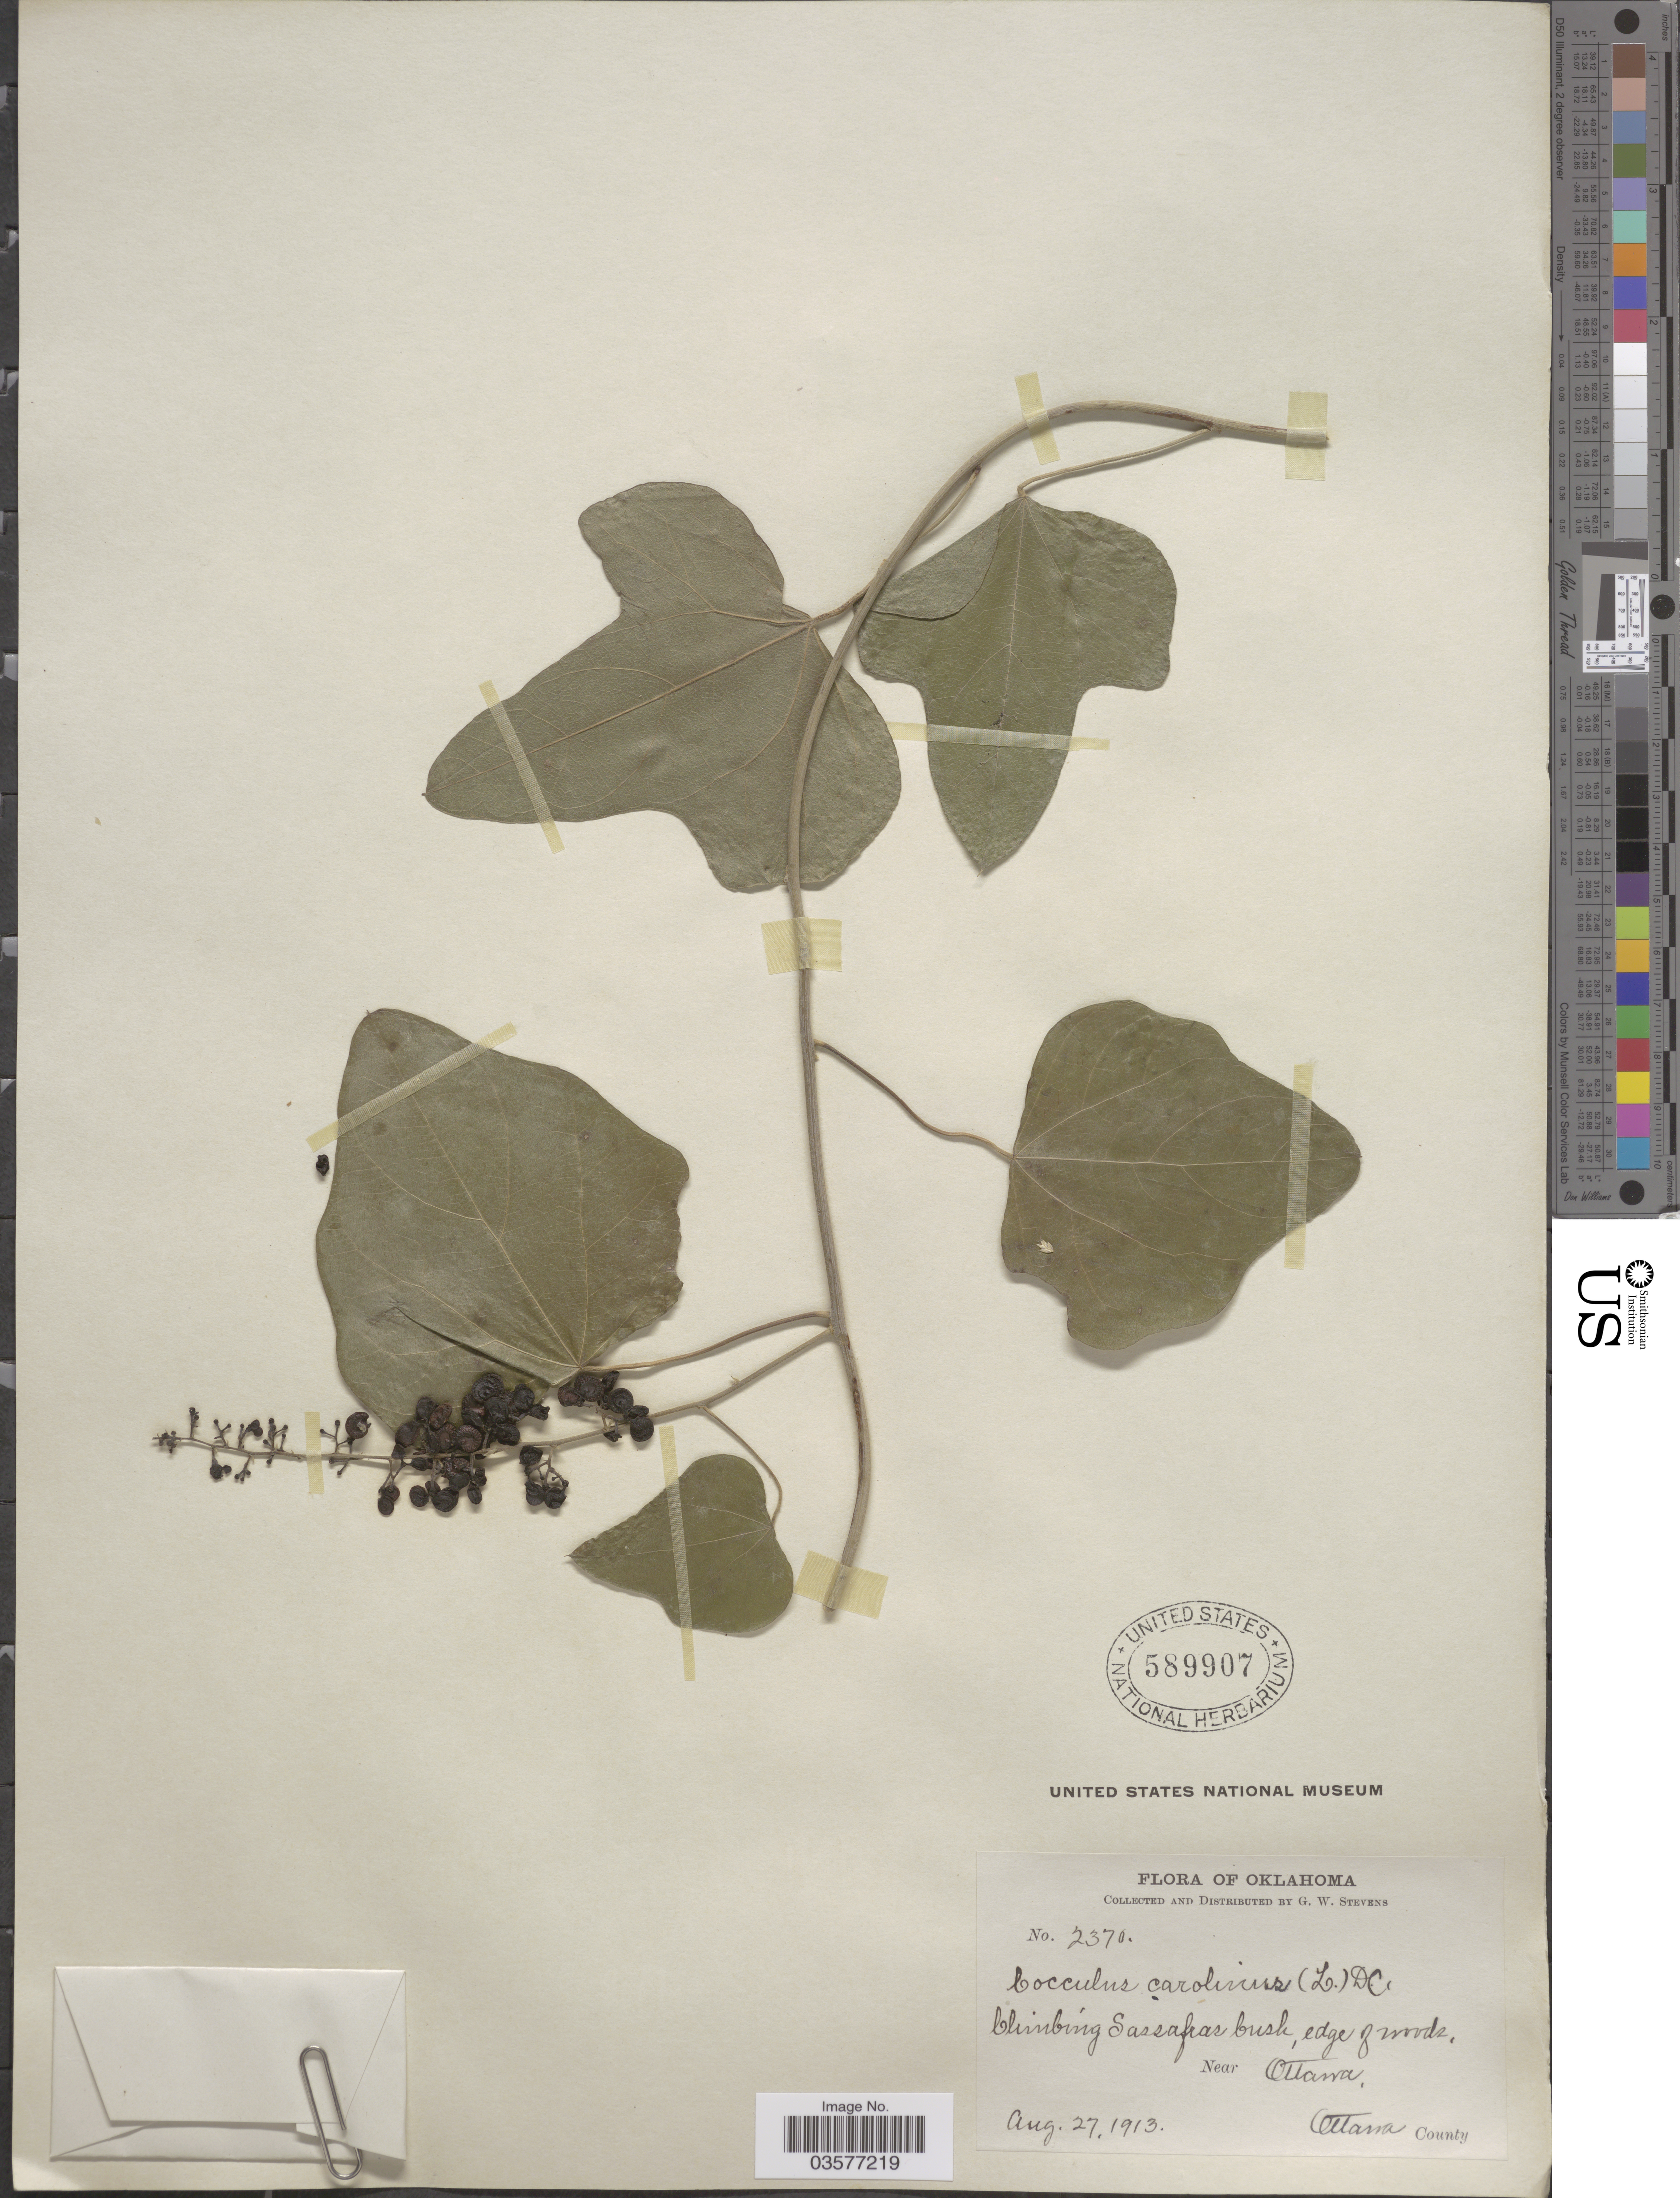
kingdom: Plantae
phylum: Tracheophyta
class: Magnoliopsida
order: Ranunculales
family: Menispermaceae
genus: Cocculus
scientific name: Cocculus carolinus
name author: (L.) DC.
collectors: G. W. Stevens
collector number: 2370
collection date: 1913-08-27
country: United States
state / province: Oklahoma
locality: Climbing Sassafras bush, edge of woods. Near Ottawa, Ottawa County.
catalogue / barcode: US 589907